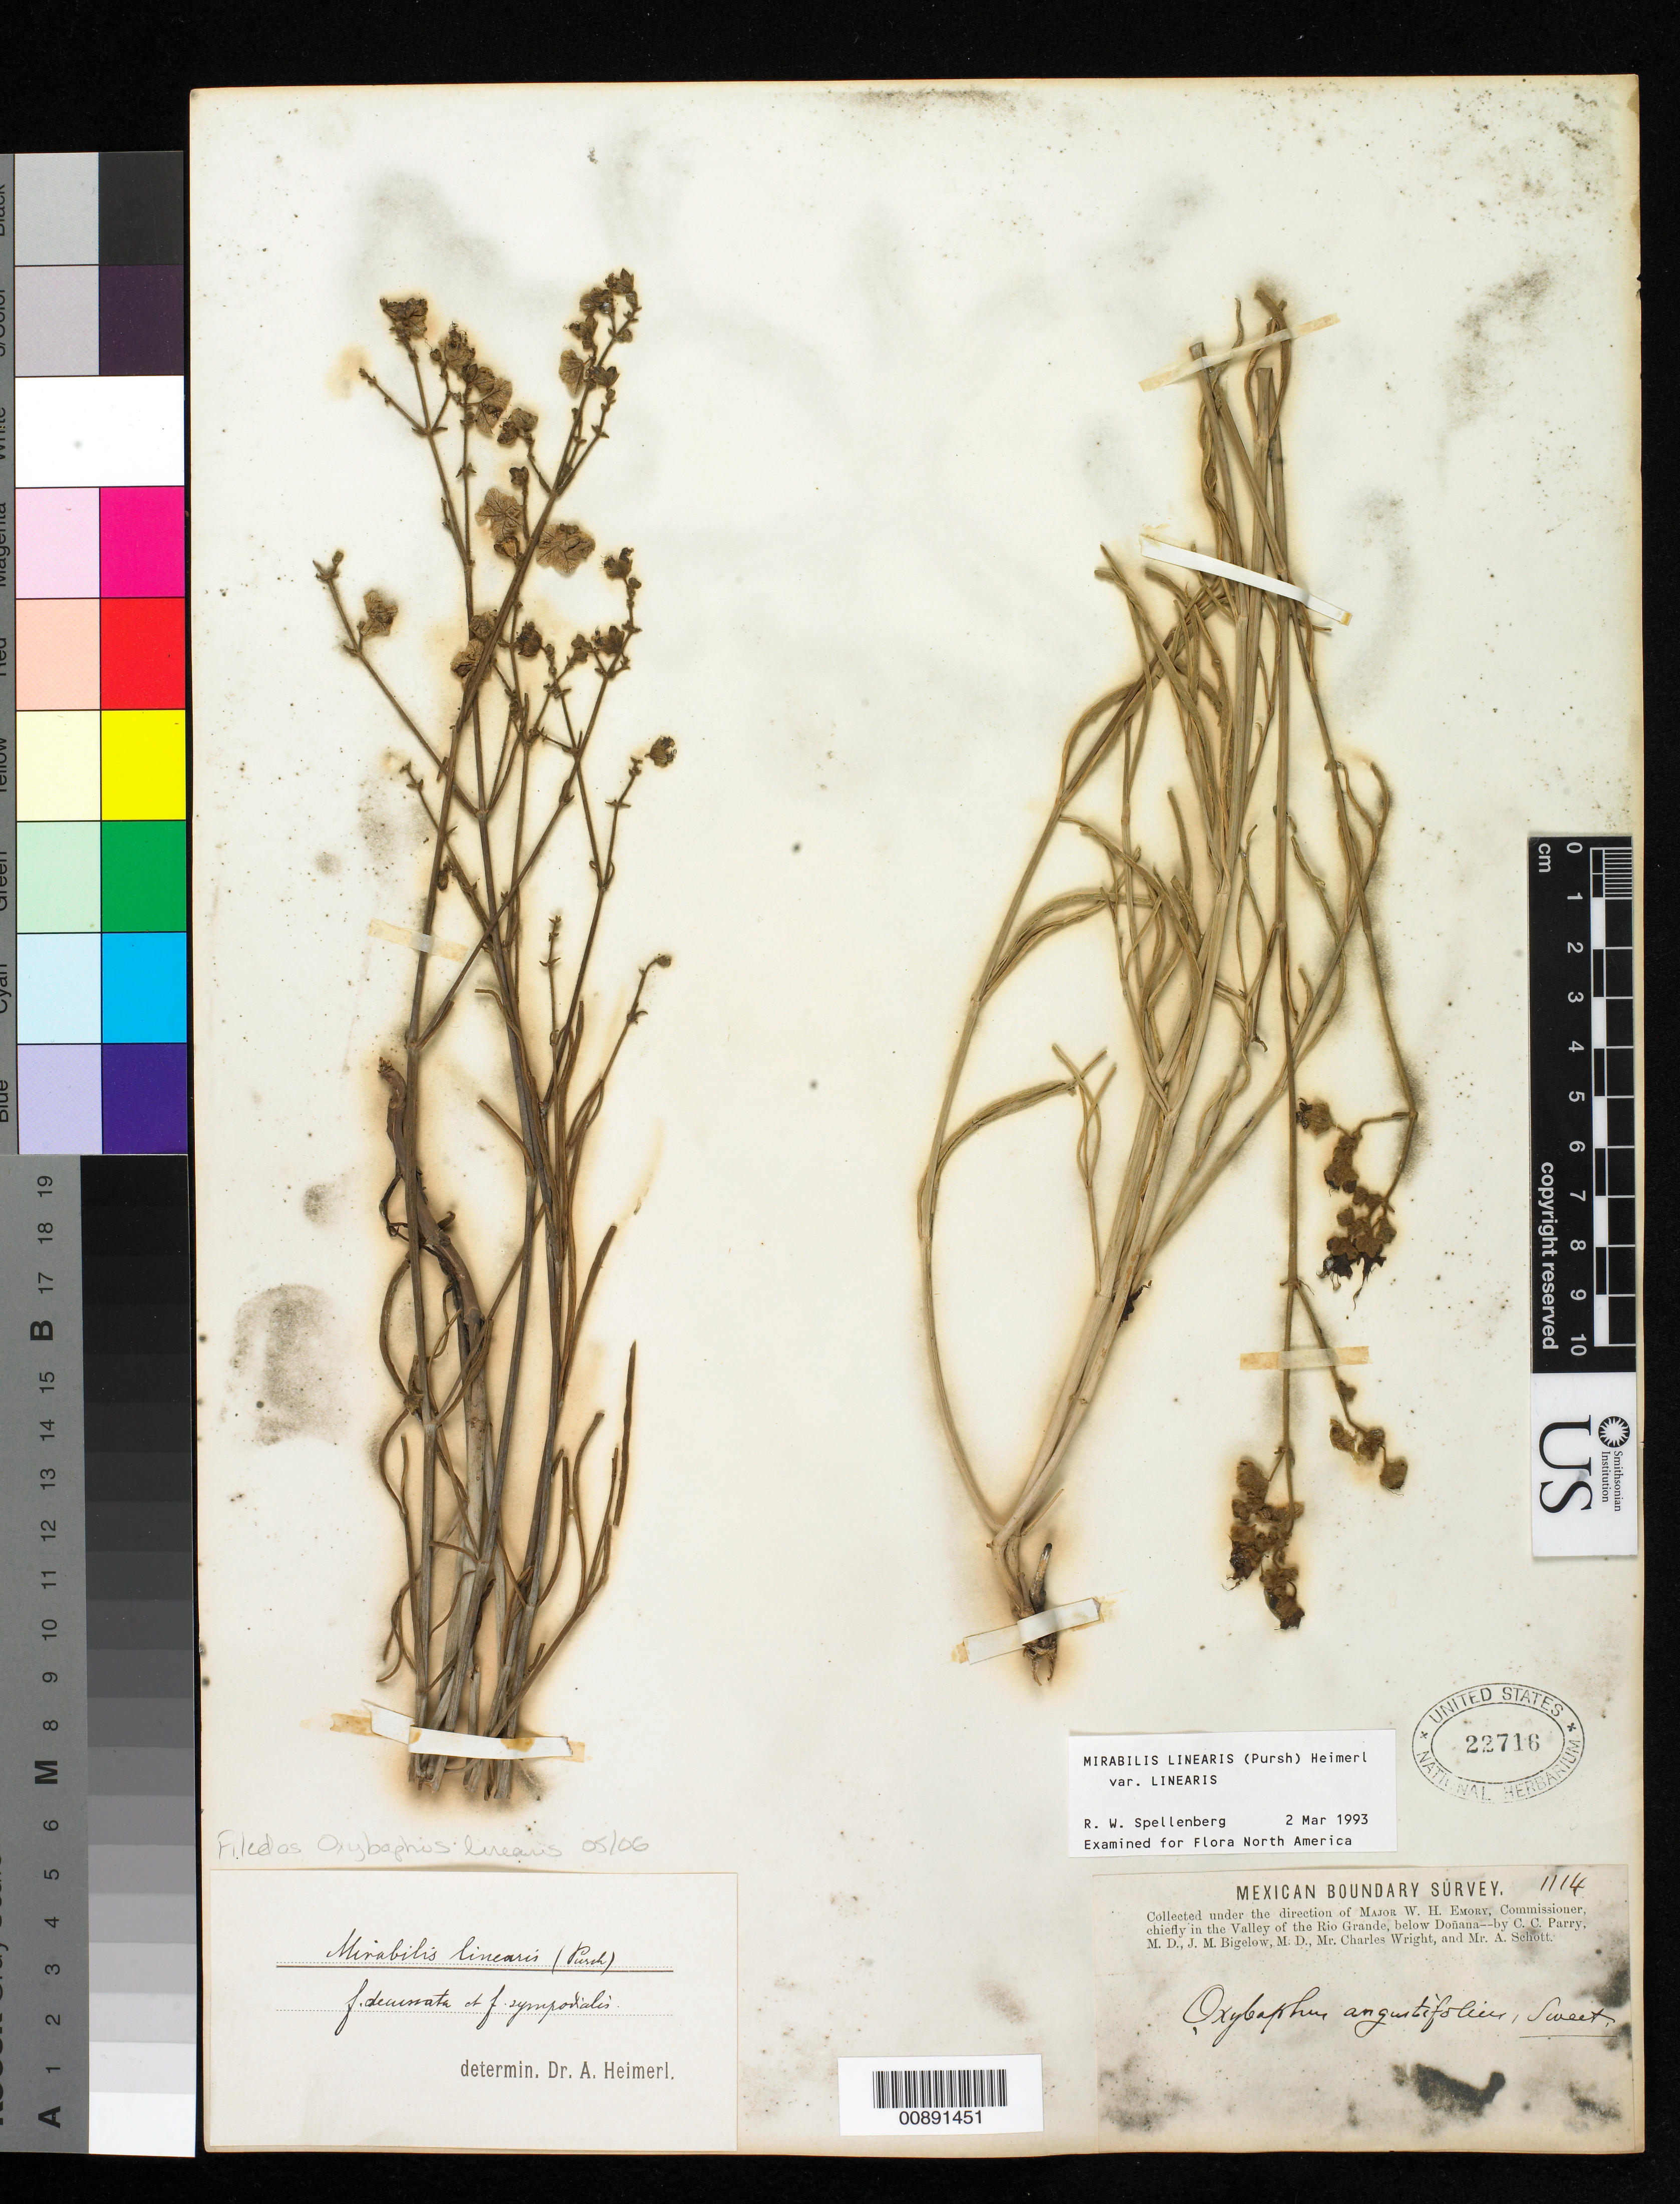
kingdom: Plantae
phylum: Tracheophyta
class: Magnoliopsida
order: Caryophyllales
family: Nyctaginaceae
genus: Oxybaphus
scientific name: Oxybaphus linearis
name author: (Pursh) B.L. Rob.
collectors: C. C. Parry, J. M. Bigelow, C. Wright & A. C. V. Schott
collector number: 1114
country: United States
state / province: New Mexico / Texas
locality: Valley of the Rio Grande, below Doñana.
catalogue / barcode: US 22716